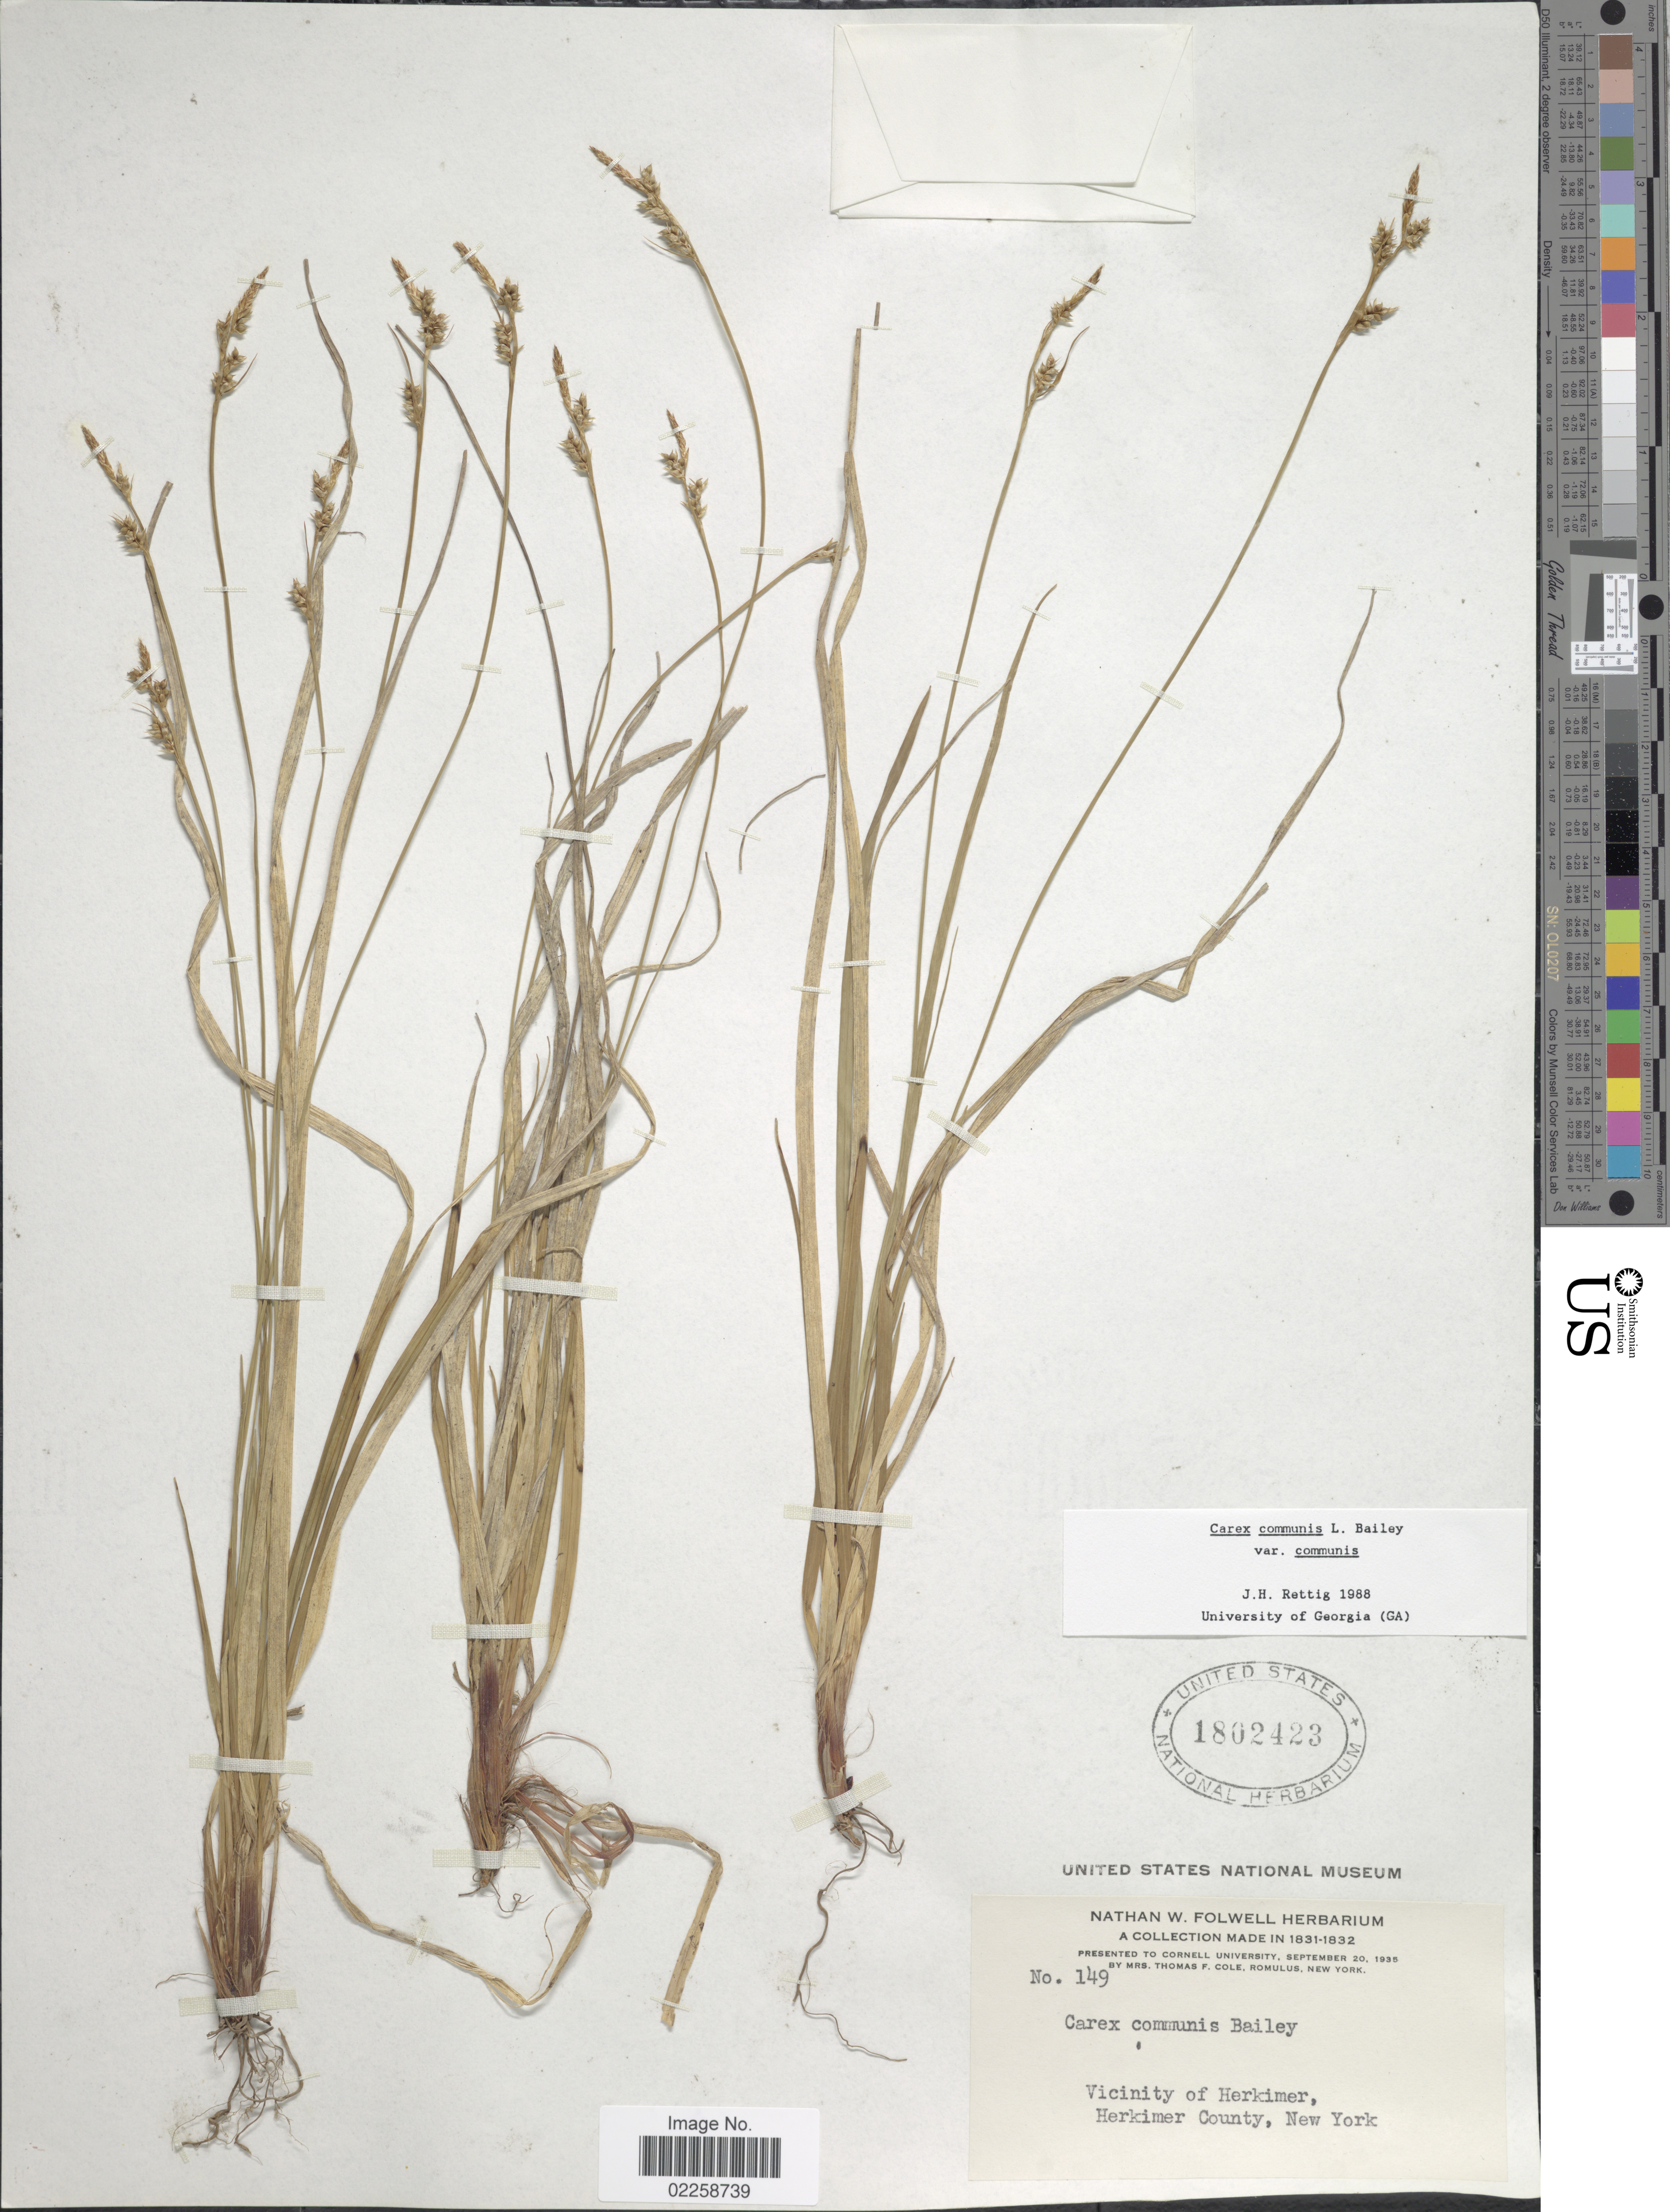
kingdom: Plantae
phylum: Tracheophyta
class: Liliopsida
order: Poales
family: Cyperaceae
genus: Carex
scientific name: Carex communis var. communis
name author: L.H. Bailey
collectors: T. Cole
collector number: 149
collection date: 1935-09-20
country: United States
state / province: New York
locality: Vicinity of Herkimer, Herkimer County, New York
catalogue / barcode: US 1802423